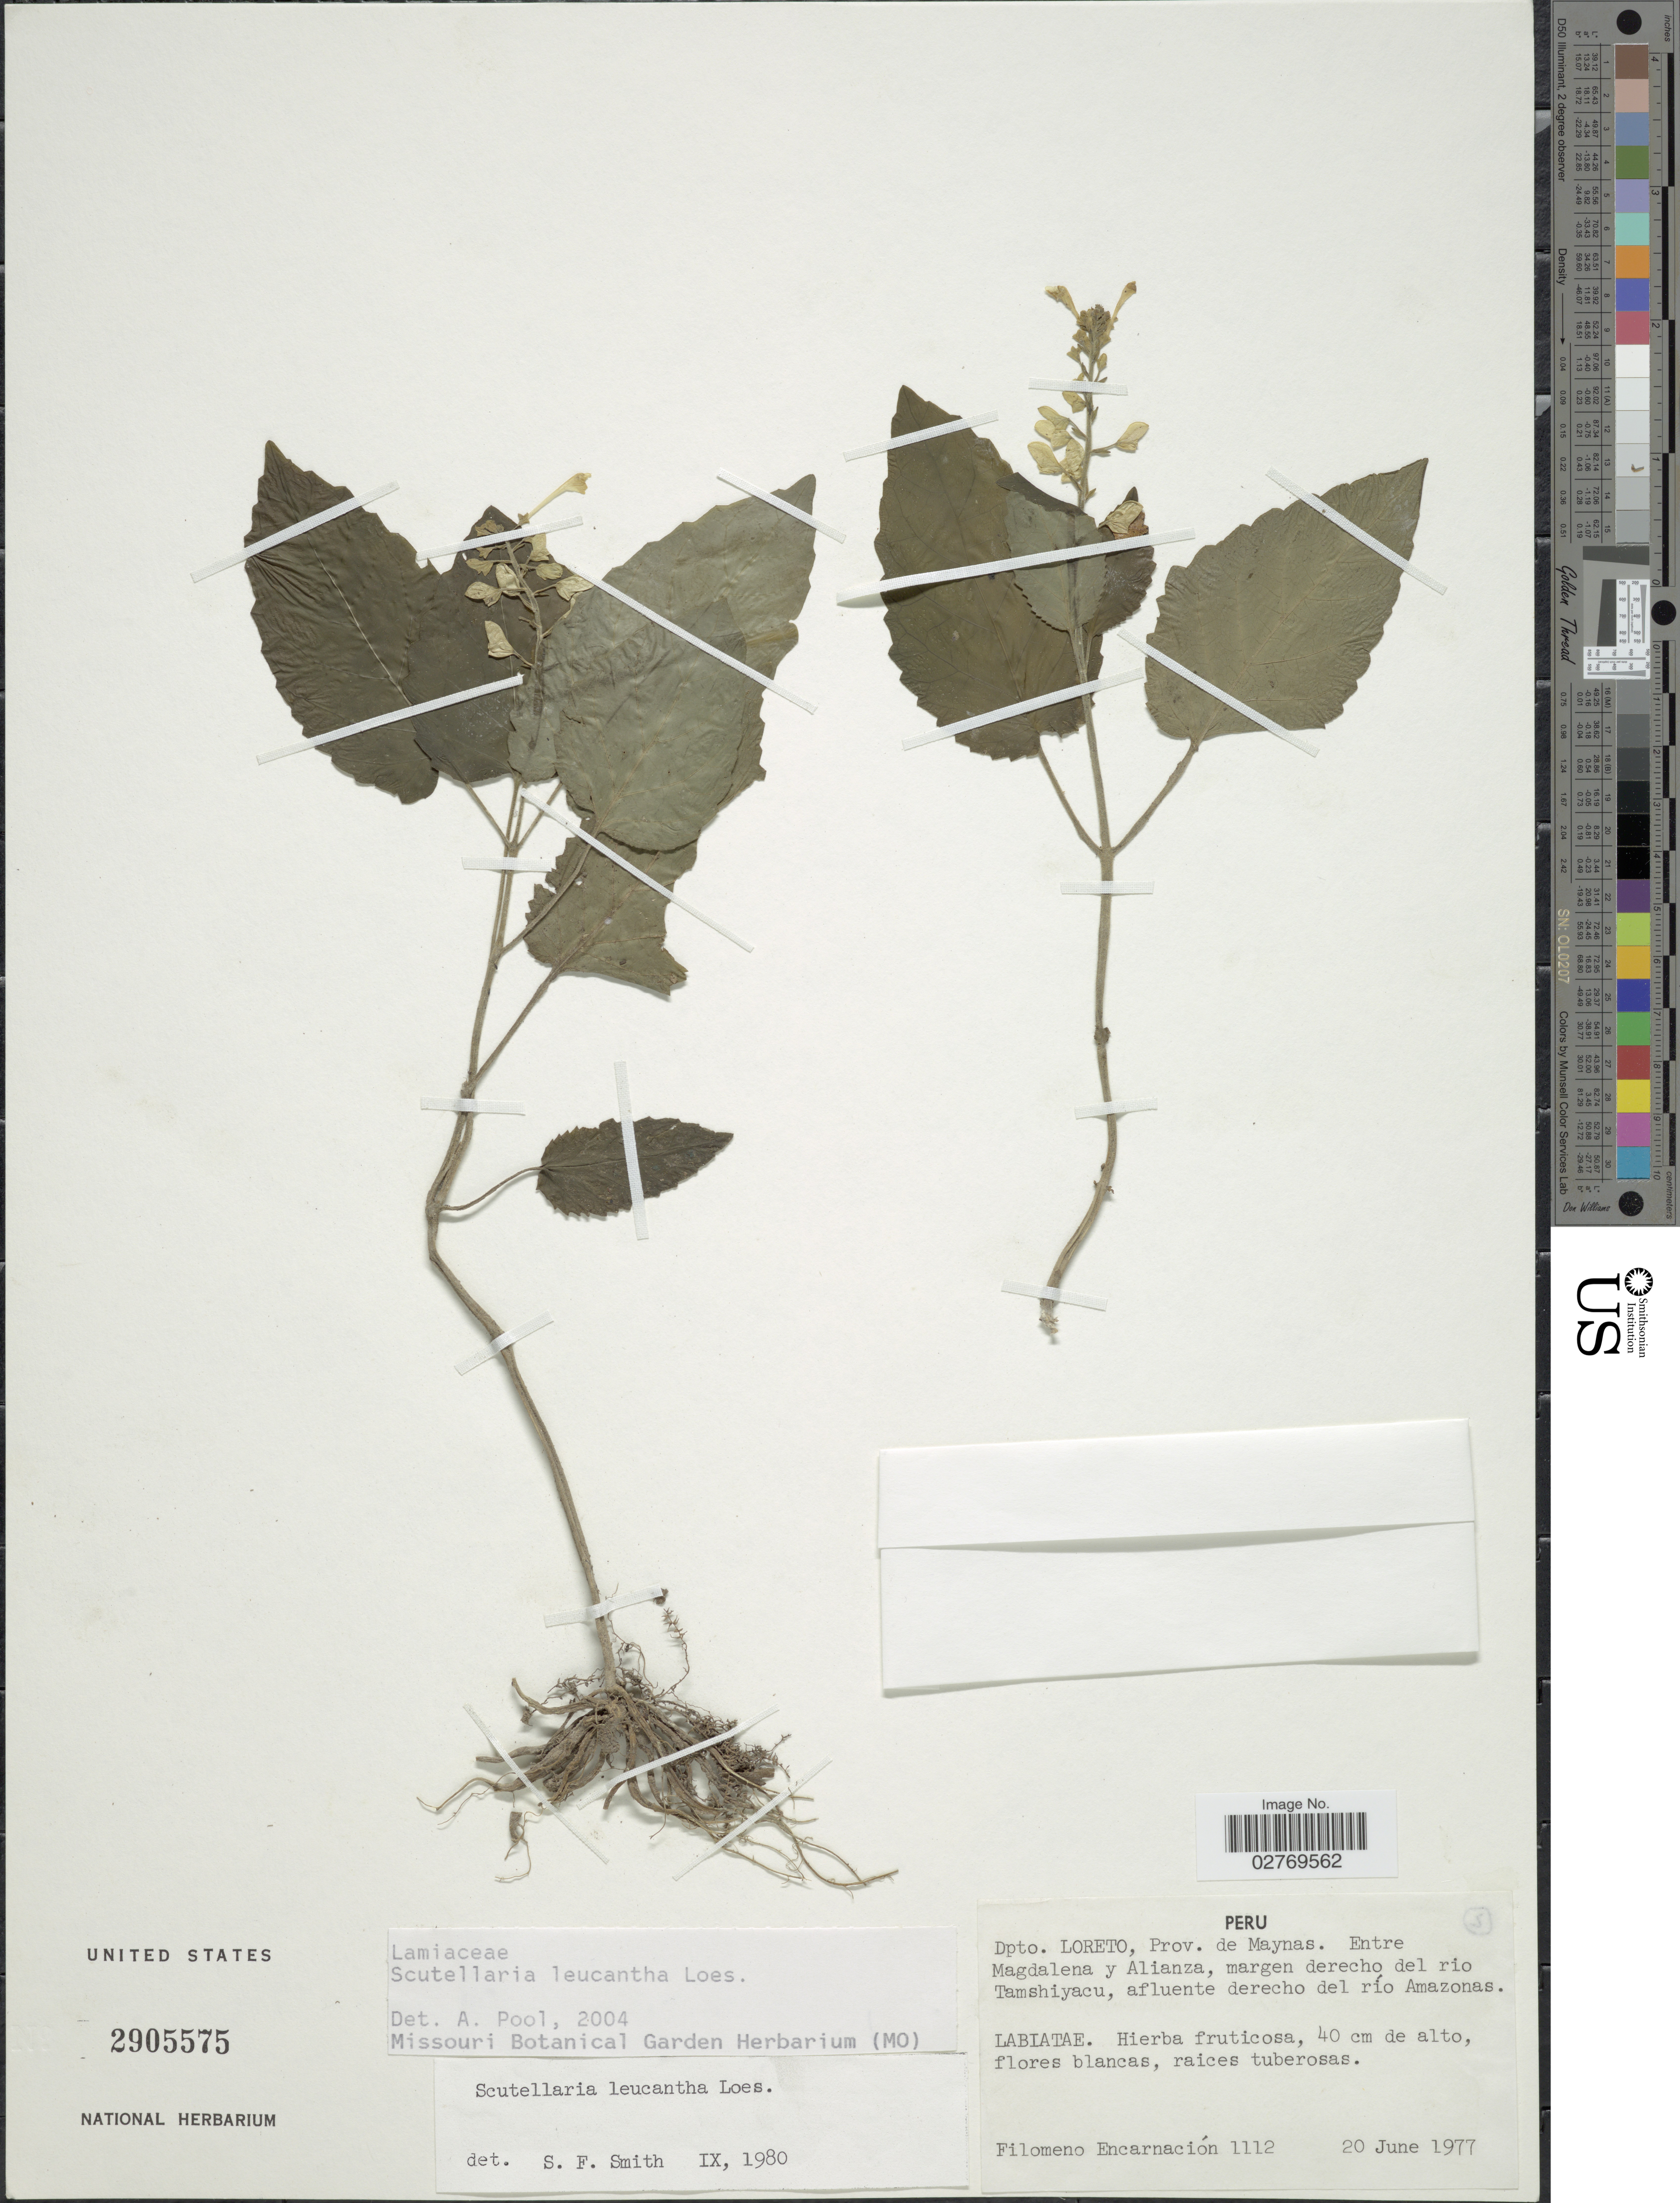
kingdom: Plantae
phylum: Tracheophyta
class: Magnoliopsida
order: Lamiales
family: Lamiaceae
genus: Scutellaria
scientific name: Scutellaria leucantha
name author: Loes.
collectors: F. Encarnación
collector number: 1112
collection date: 1977-06-20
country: Peru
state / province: Loreto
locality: Dpto. Loreto, Prov. de Maynas. Entre Magdalena y alianza, margen derecho del rio Tamshiyacu, afluente derecho del río Amazonas.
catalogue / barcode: US 2905575